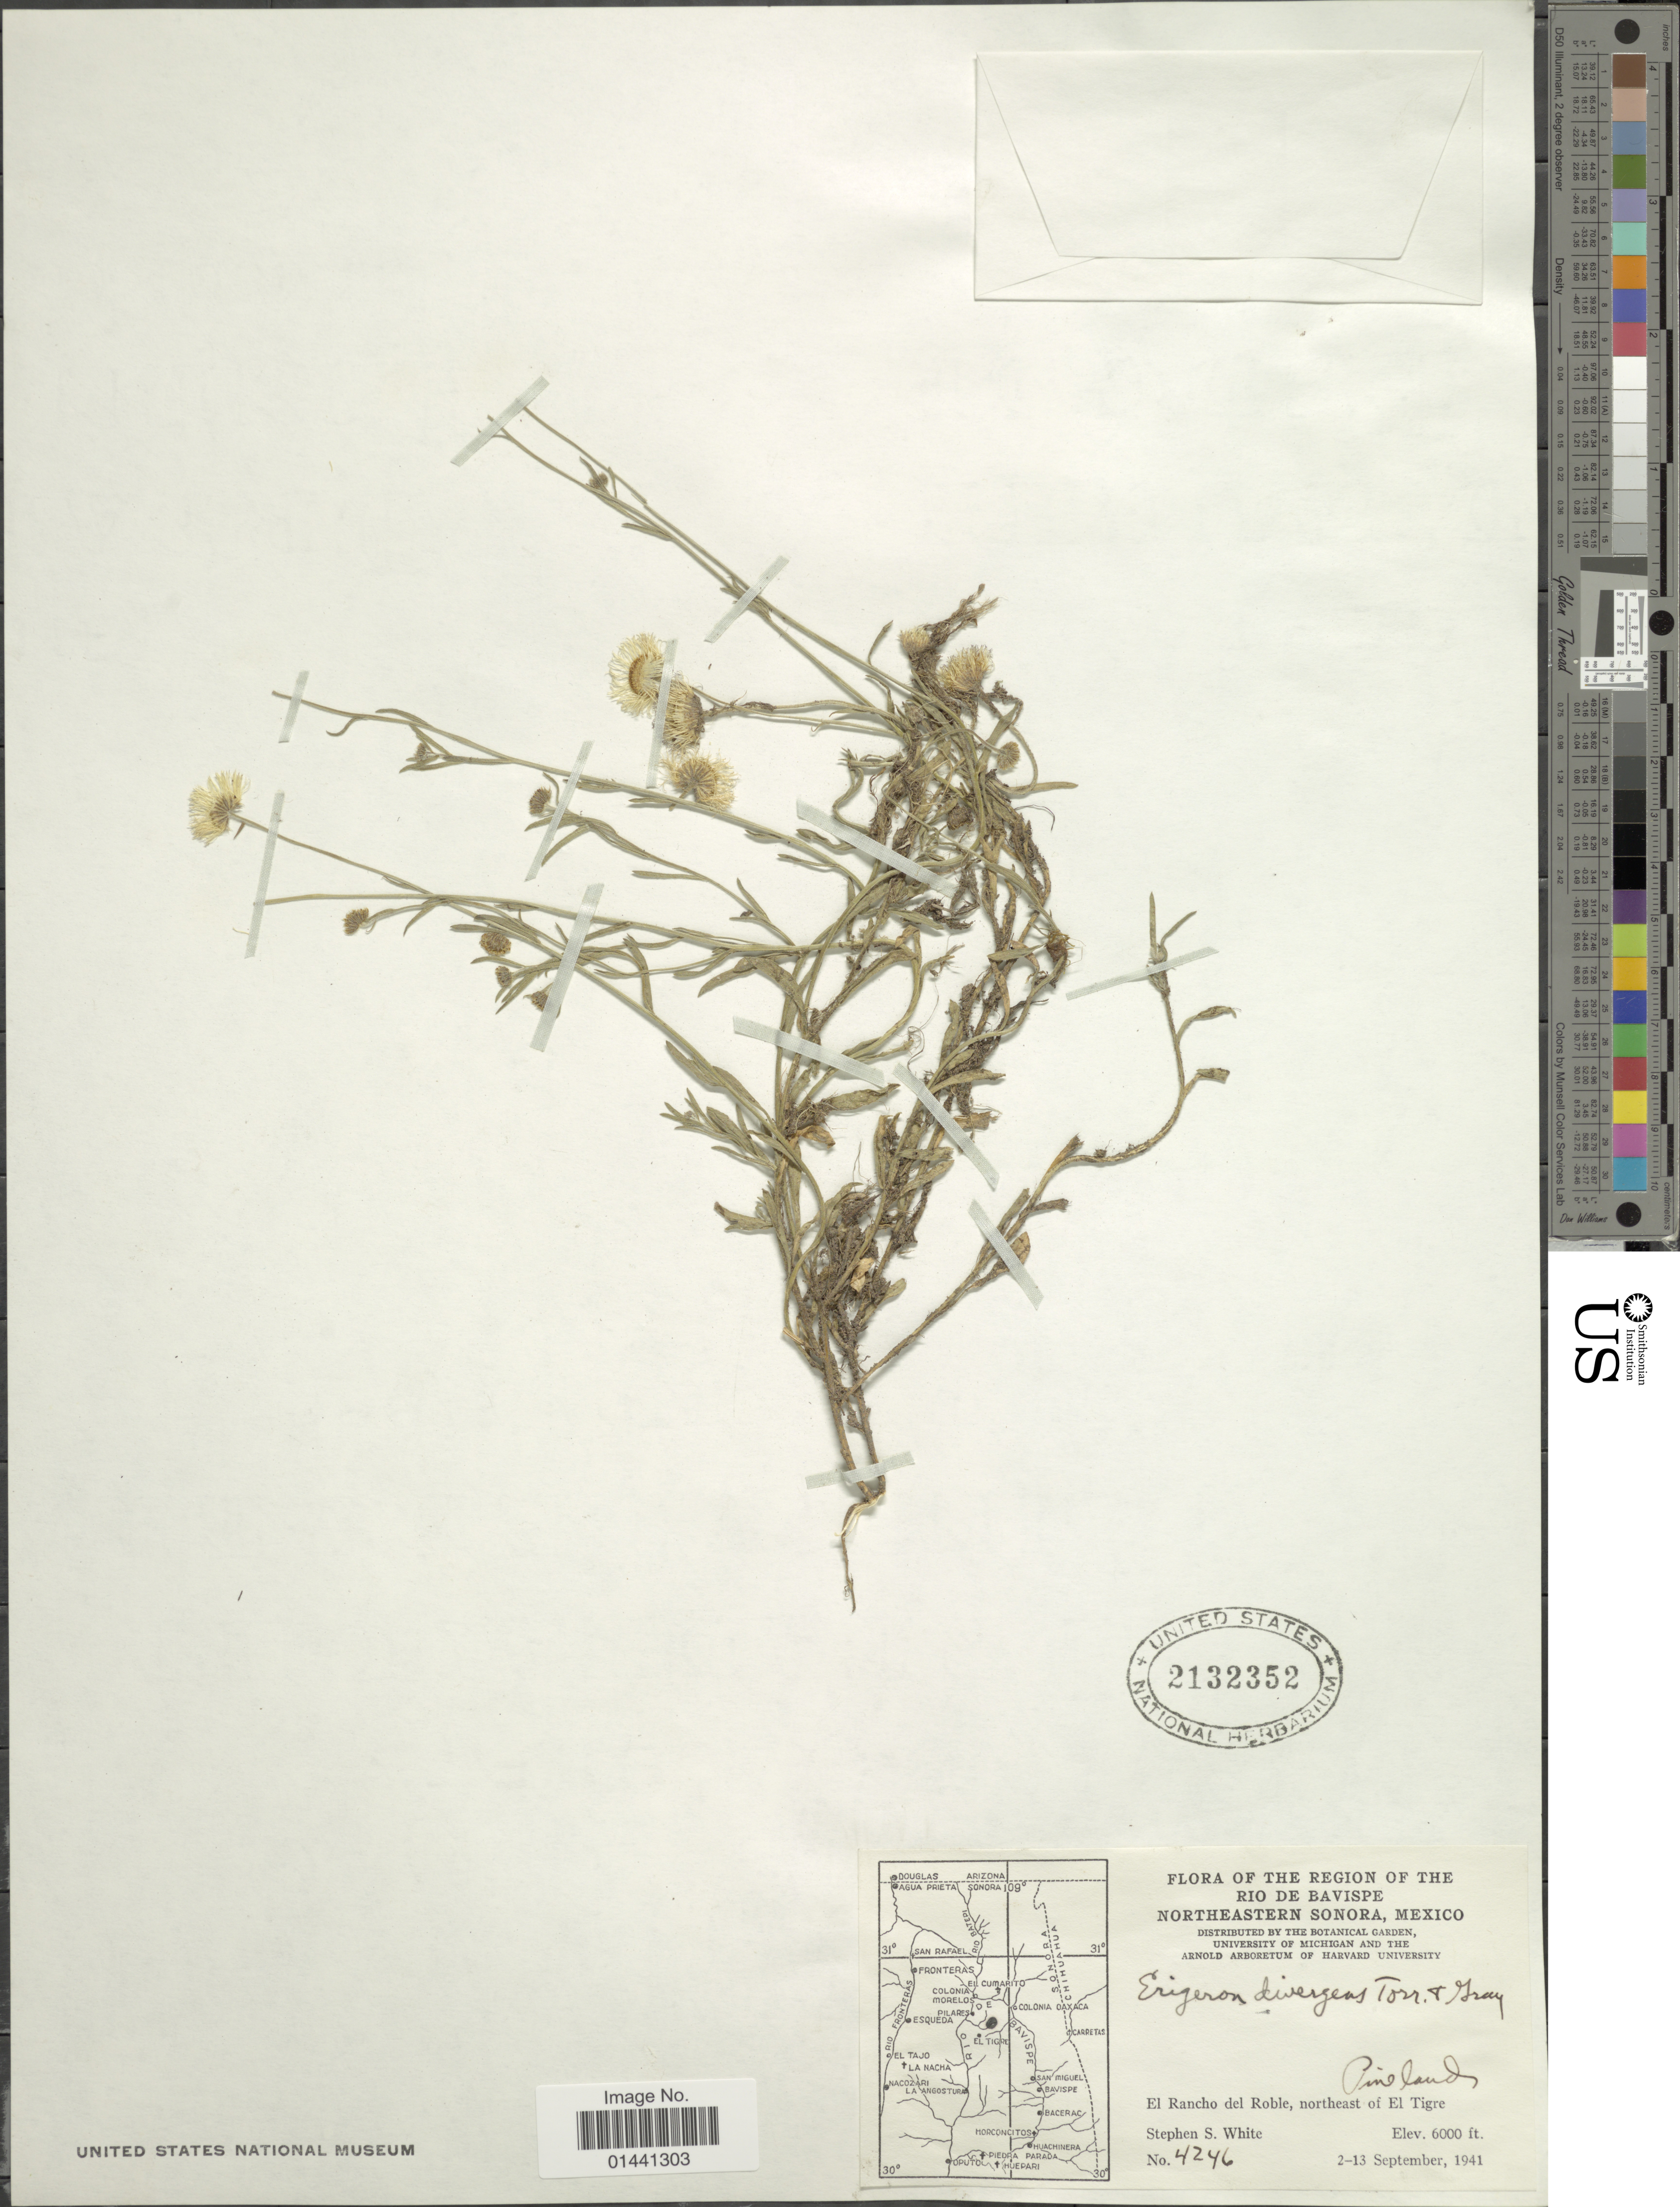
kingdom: Plantae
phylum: Tracheophyta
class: Magnoliopsida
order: Asterales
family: Asteraceae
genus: Erigeron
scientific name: Erigeron divergens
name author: Torr. & A. Gray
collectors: S. S. White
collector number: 4246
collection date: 1941-09-02/1941-09-13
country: Mexico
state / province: Sonora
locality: Region of the Rio Bavispe, Northeastern Sonora, El Rancho del Roble, northeast of El Tigre, Pineland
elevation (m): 1829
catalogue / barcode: US 2132352